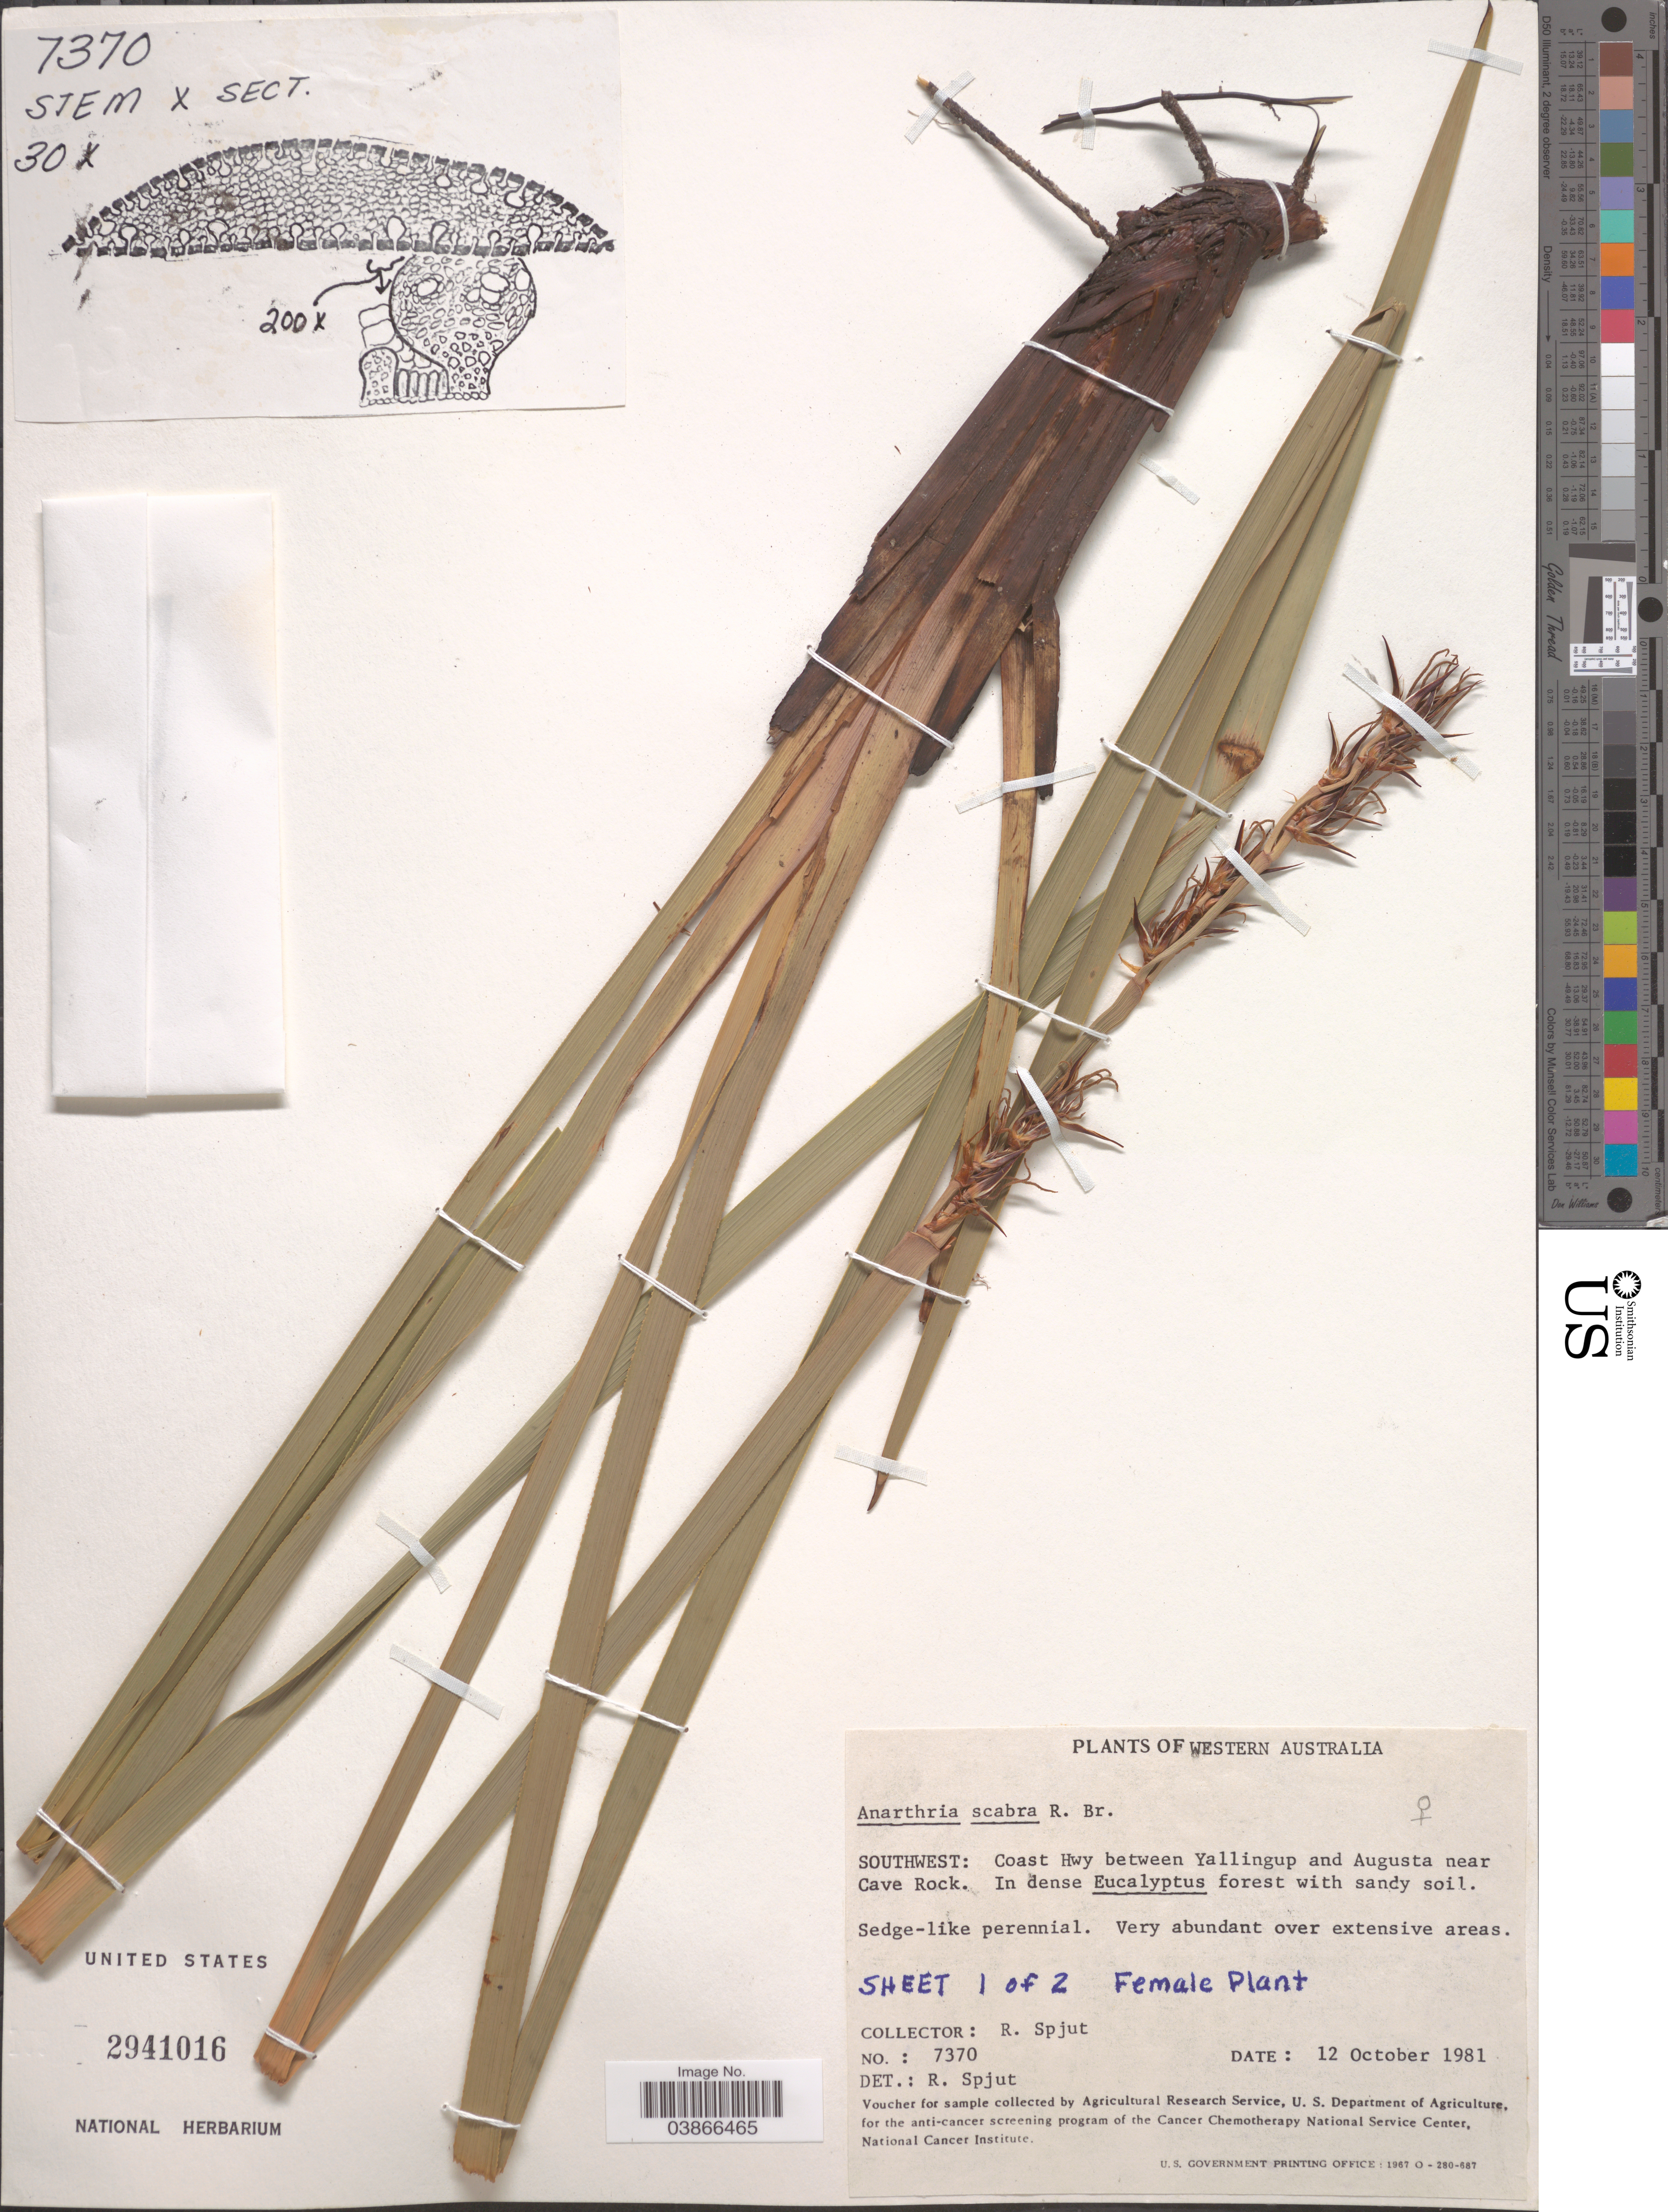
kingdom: Plantae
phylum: Tracheophyta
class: Liliopsida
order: Poales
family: Restionaceae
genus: Anarthria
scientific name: Anarthria scabra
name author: R. Br.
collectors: R. Spjut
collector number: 7370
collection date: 1981-10-12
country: Australia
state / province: Western Australia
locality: Southwest: Coast Hwy between Yallingup and Augusta near Cave Rock.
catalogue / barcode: US 2941016